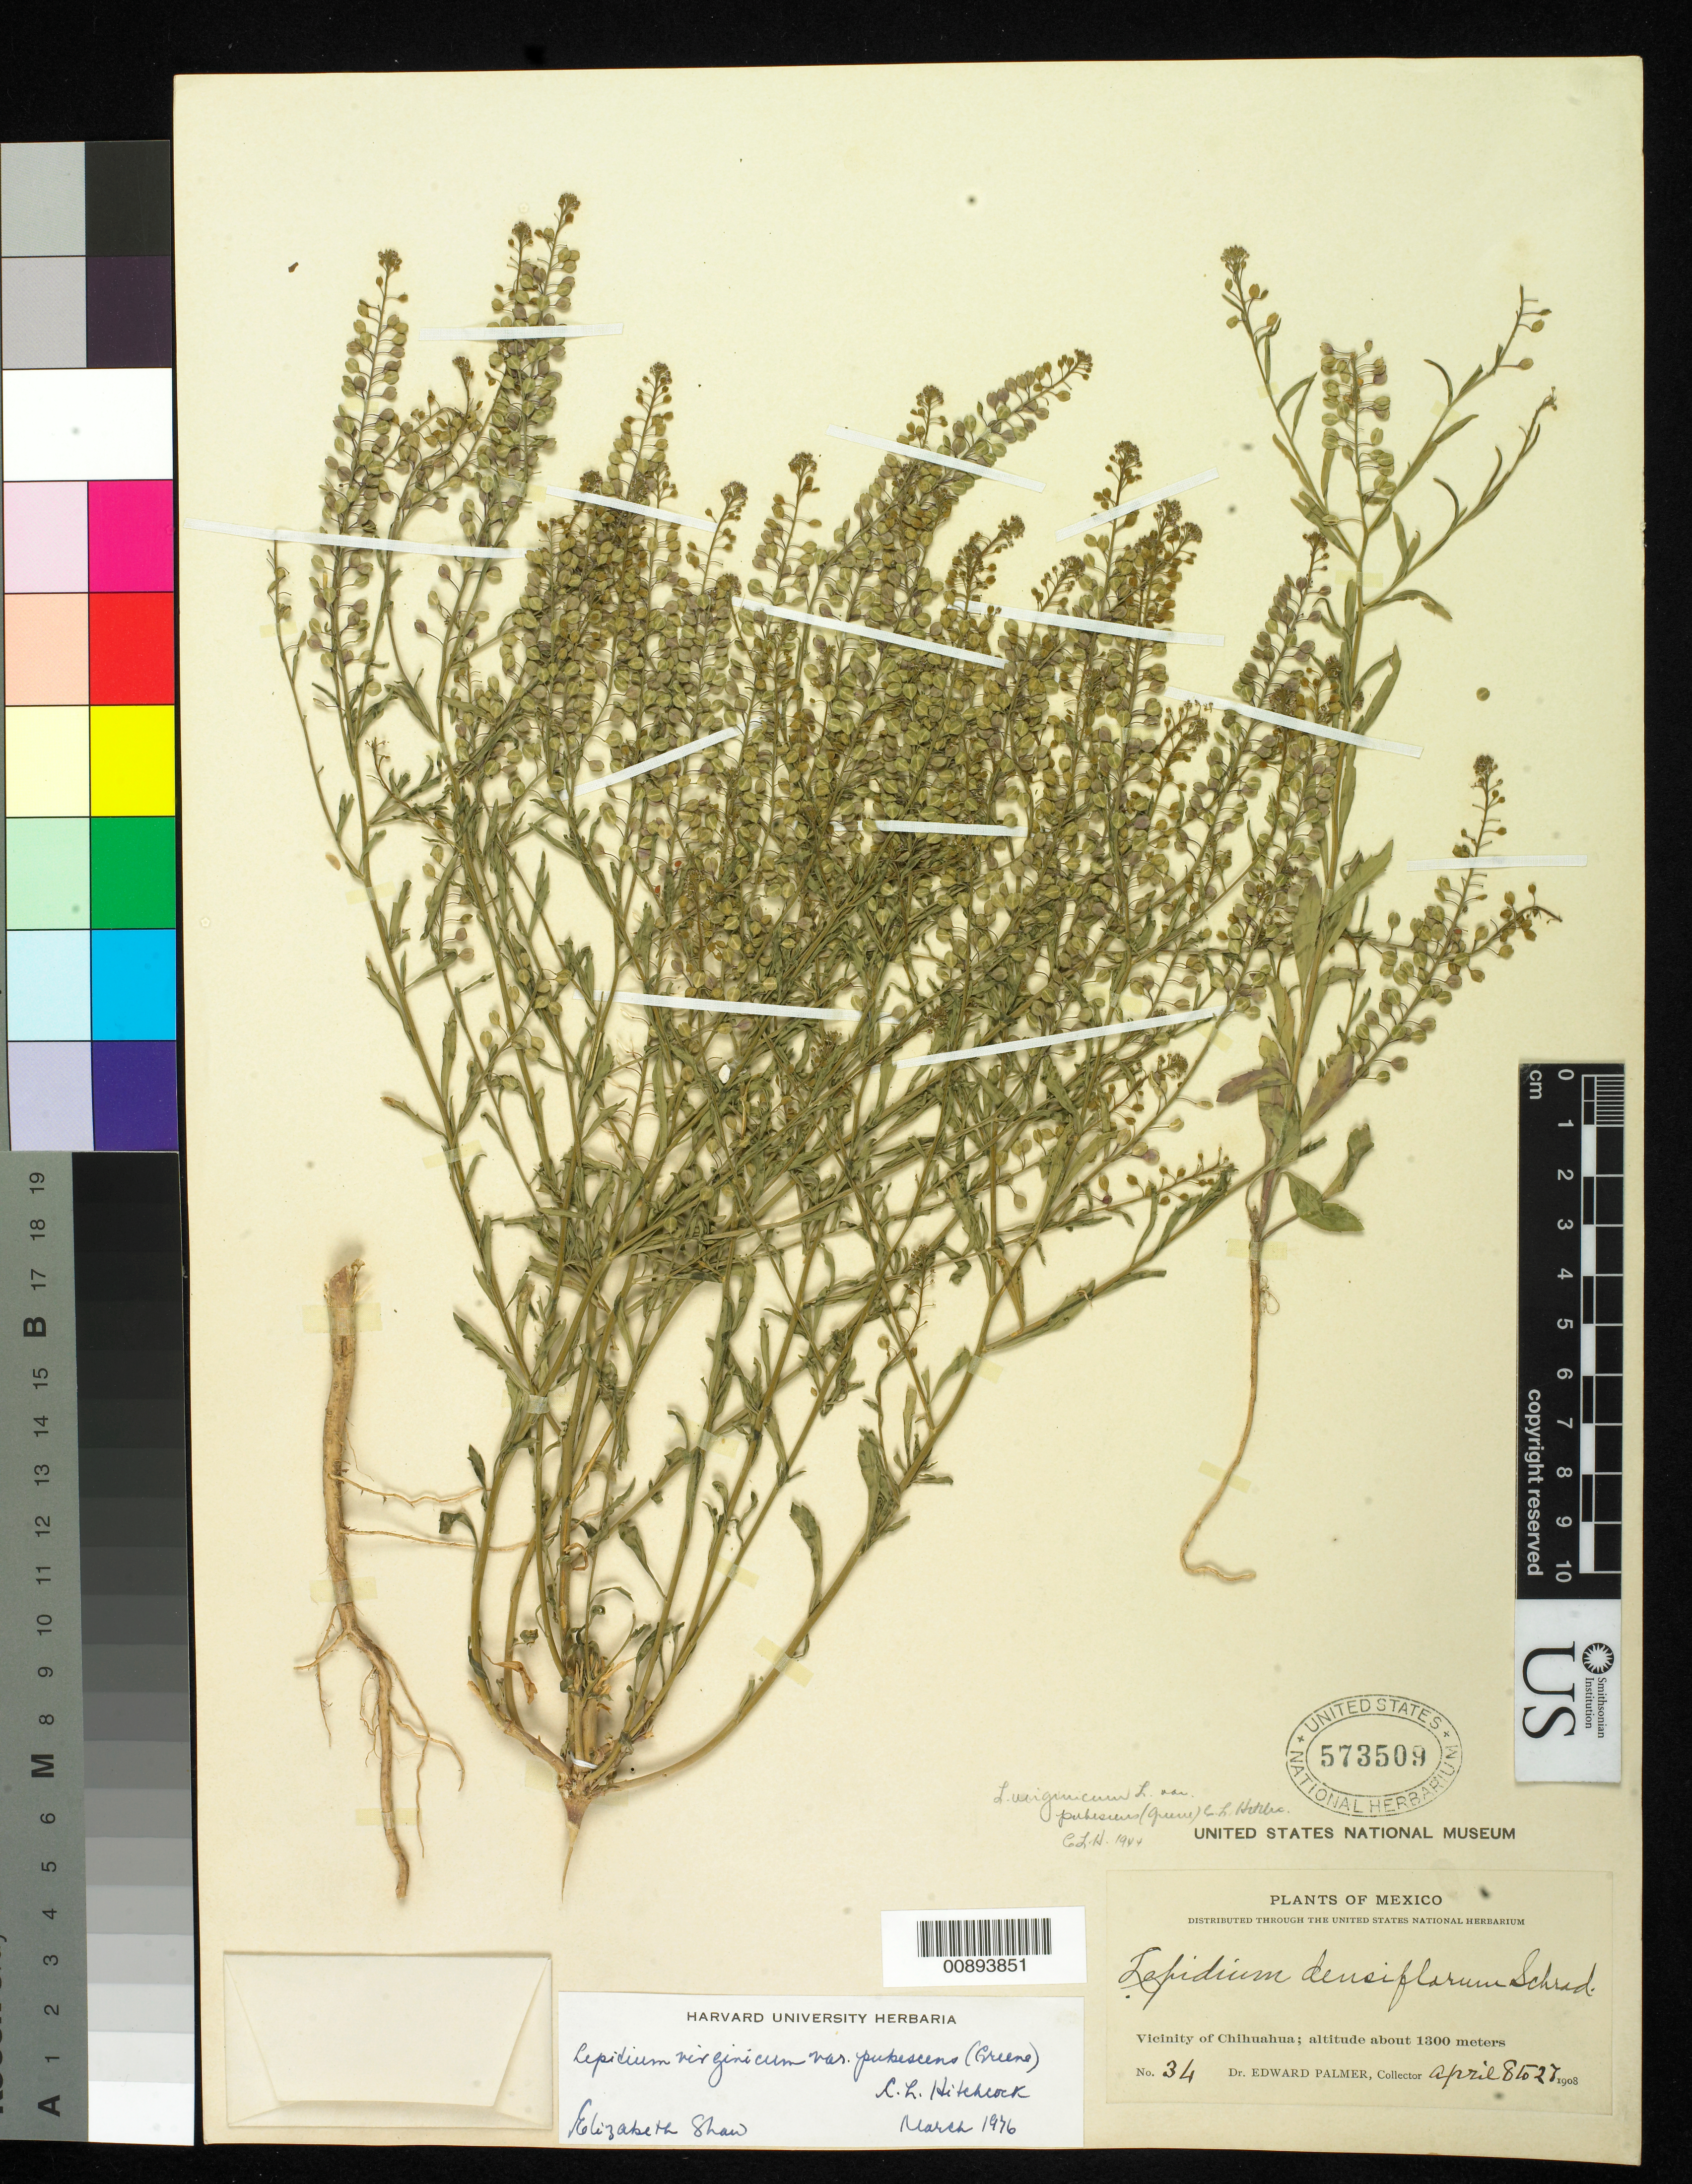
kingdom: Plantae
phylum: Tracheophyta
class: Magnoliopsida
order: Brassicales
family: Brassicaceae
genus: Lepidium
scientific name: Lepidium virginicum var. pubescens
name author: (Greene) C.L. Hitchc.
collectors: E. Palmer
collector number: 34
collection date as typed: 08 Apr 1908 to 27 Apr 1908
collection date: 1908-04-08/1908-04-27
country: Mexico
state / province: Chihuahua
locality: Vicinity of Chihuahua.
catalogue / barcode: US 573509